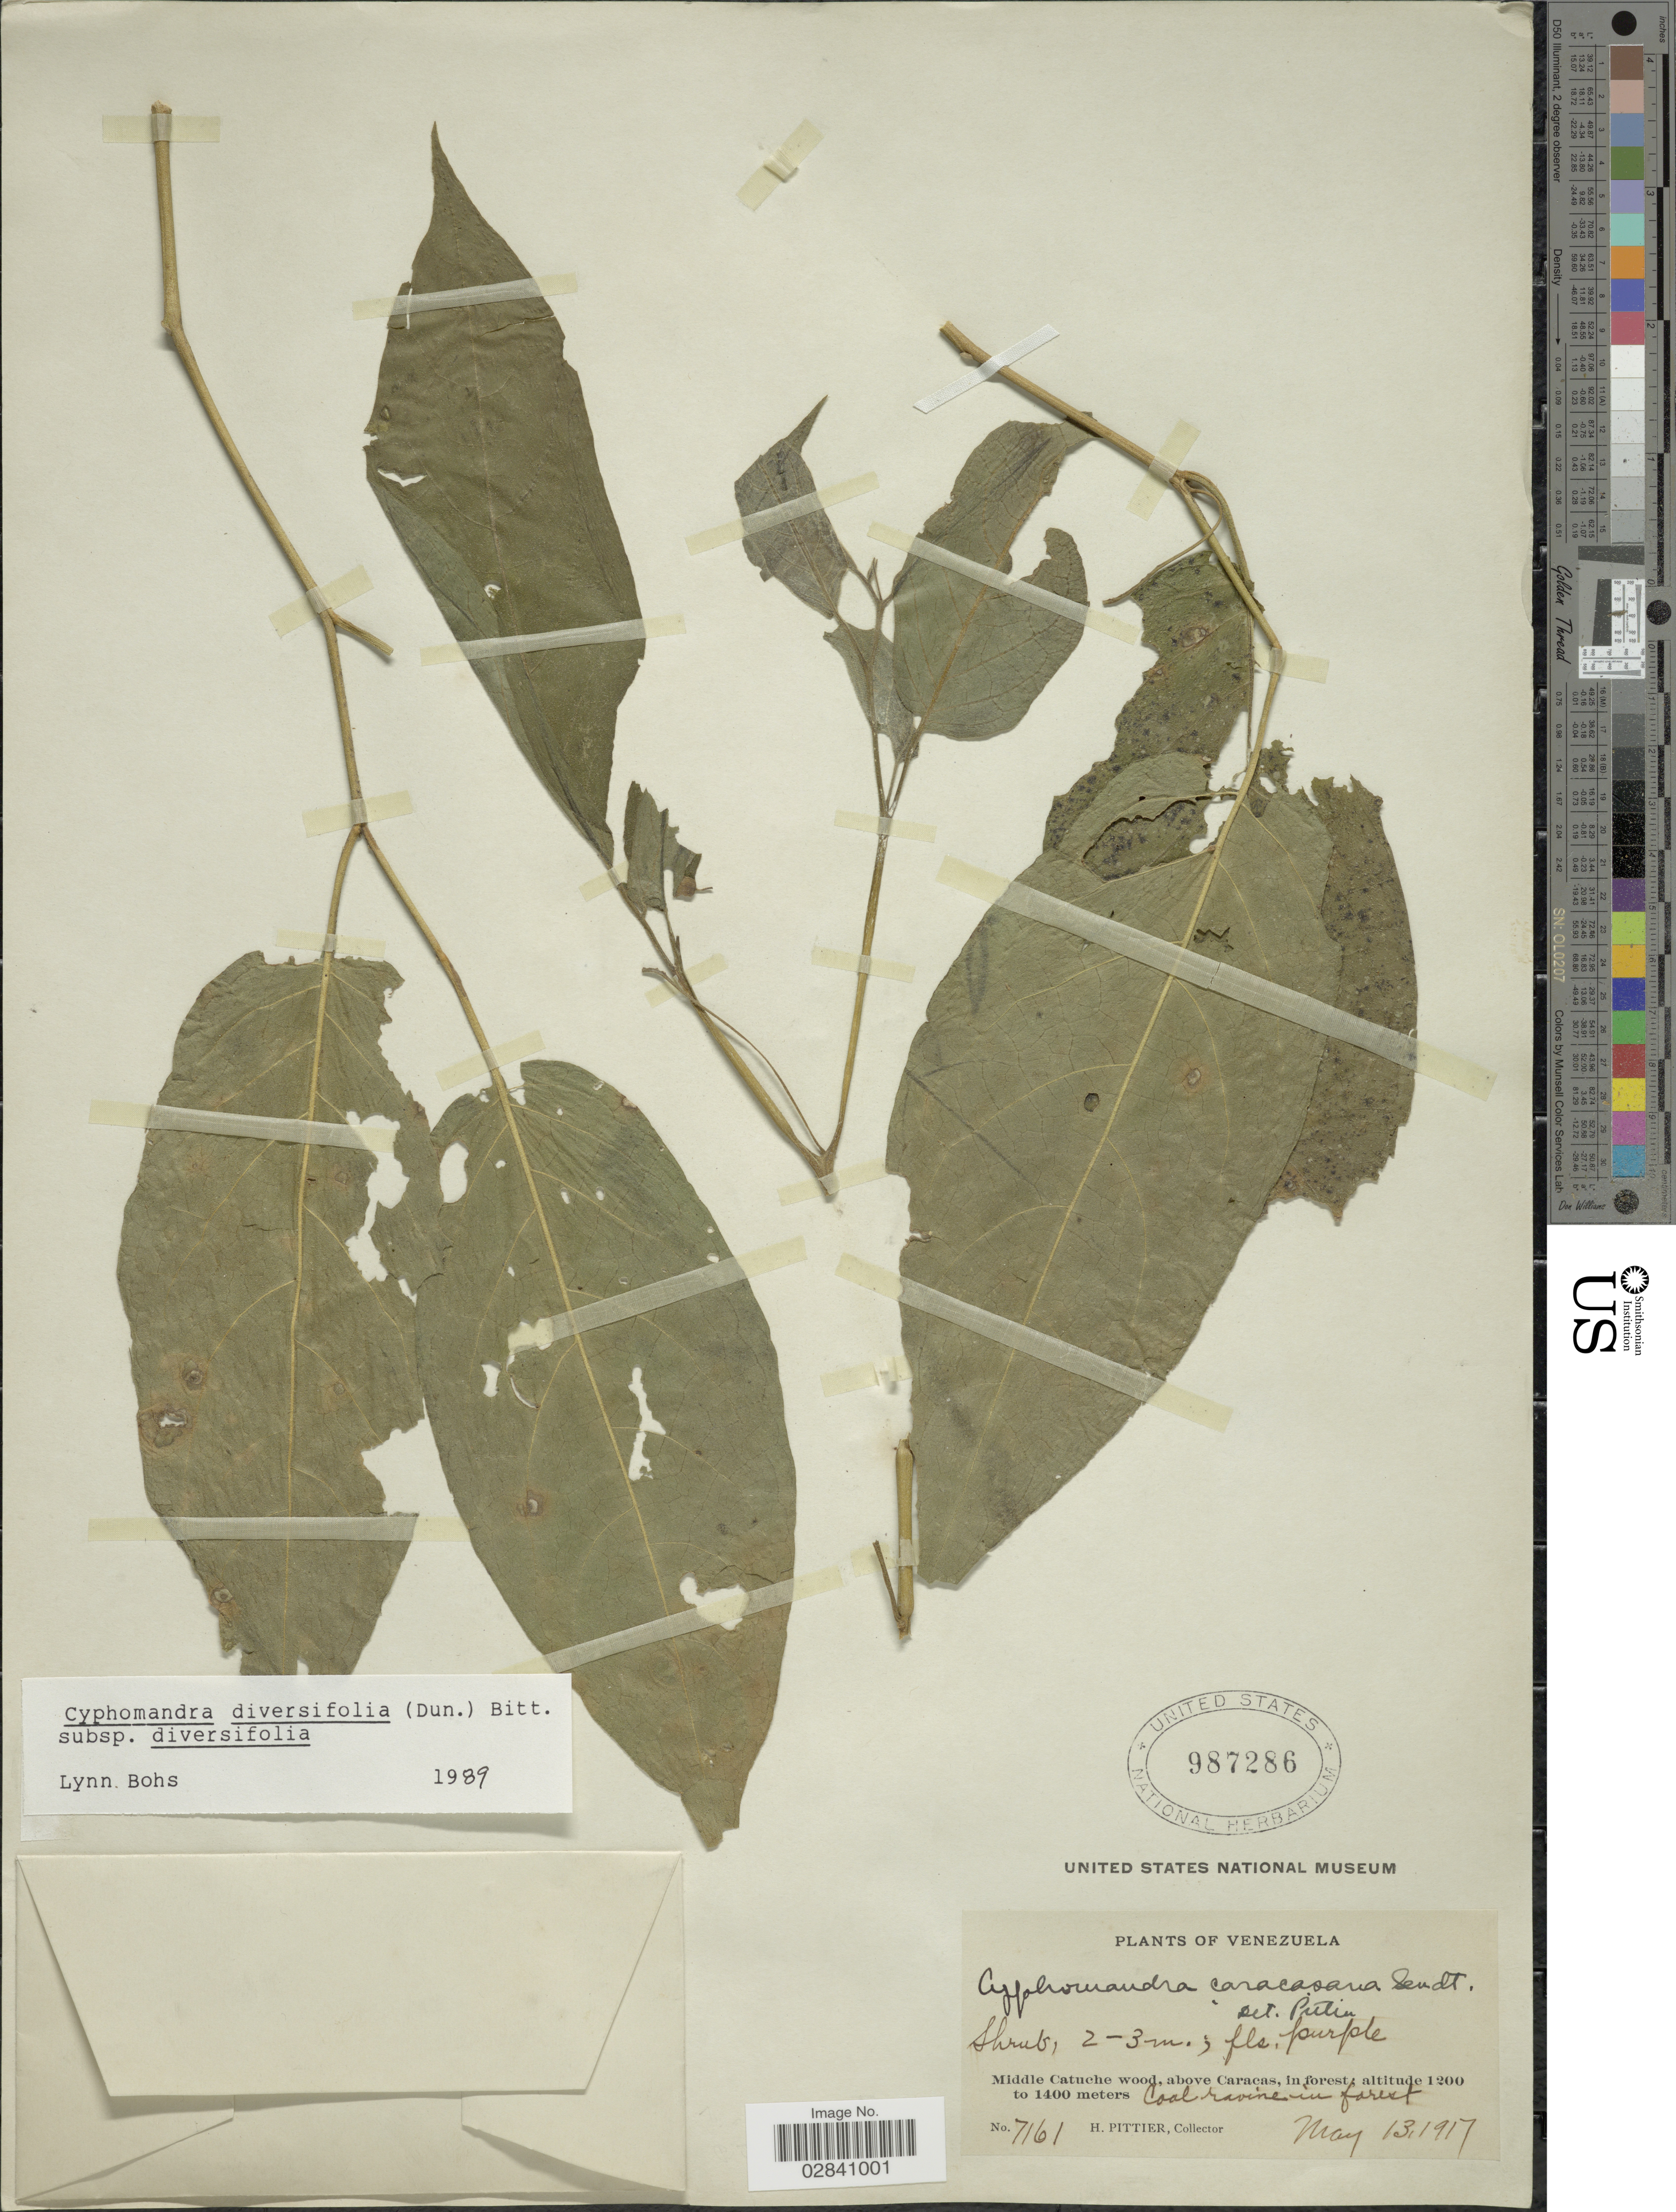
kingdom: Plantae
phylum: Tracheophyta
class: Magnoliopsida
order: Solanales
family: Solanaceae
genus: Cyphomandra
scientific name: Cyphomandra diversifolia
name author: (Dunal) Bitter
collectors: H. F. Pittier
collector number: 7161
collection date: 1917-05-13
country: Venezuela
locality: Middle Catuche wood, above Caracas, in forest.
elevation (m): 1200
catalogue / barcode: US 987286